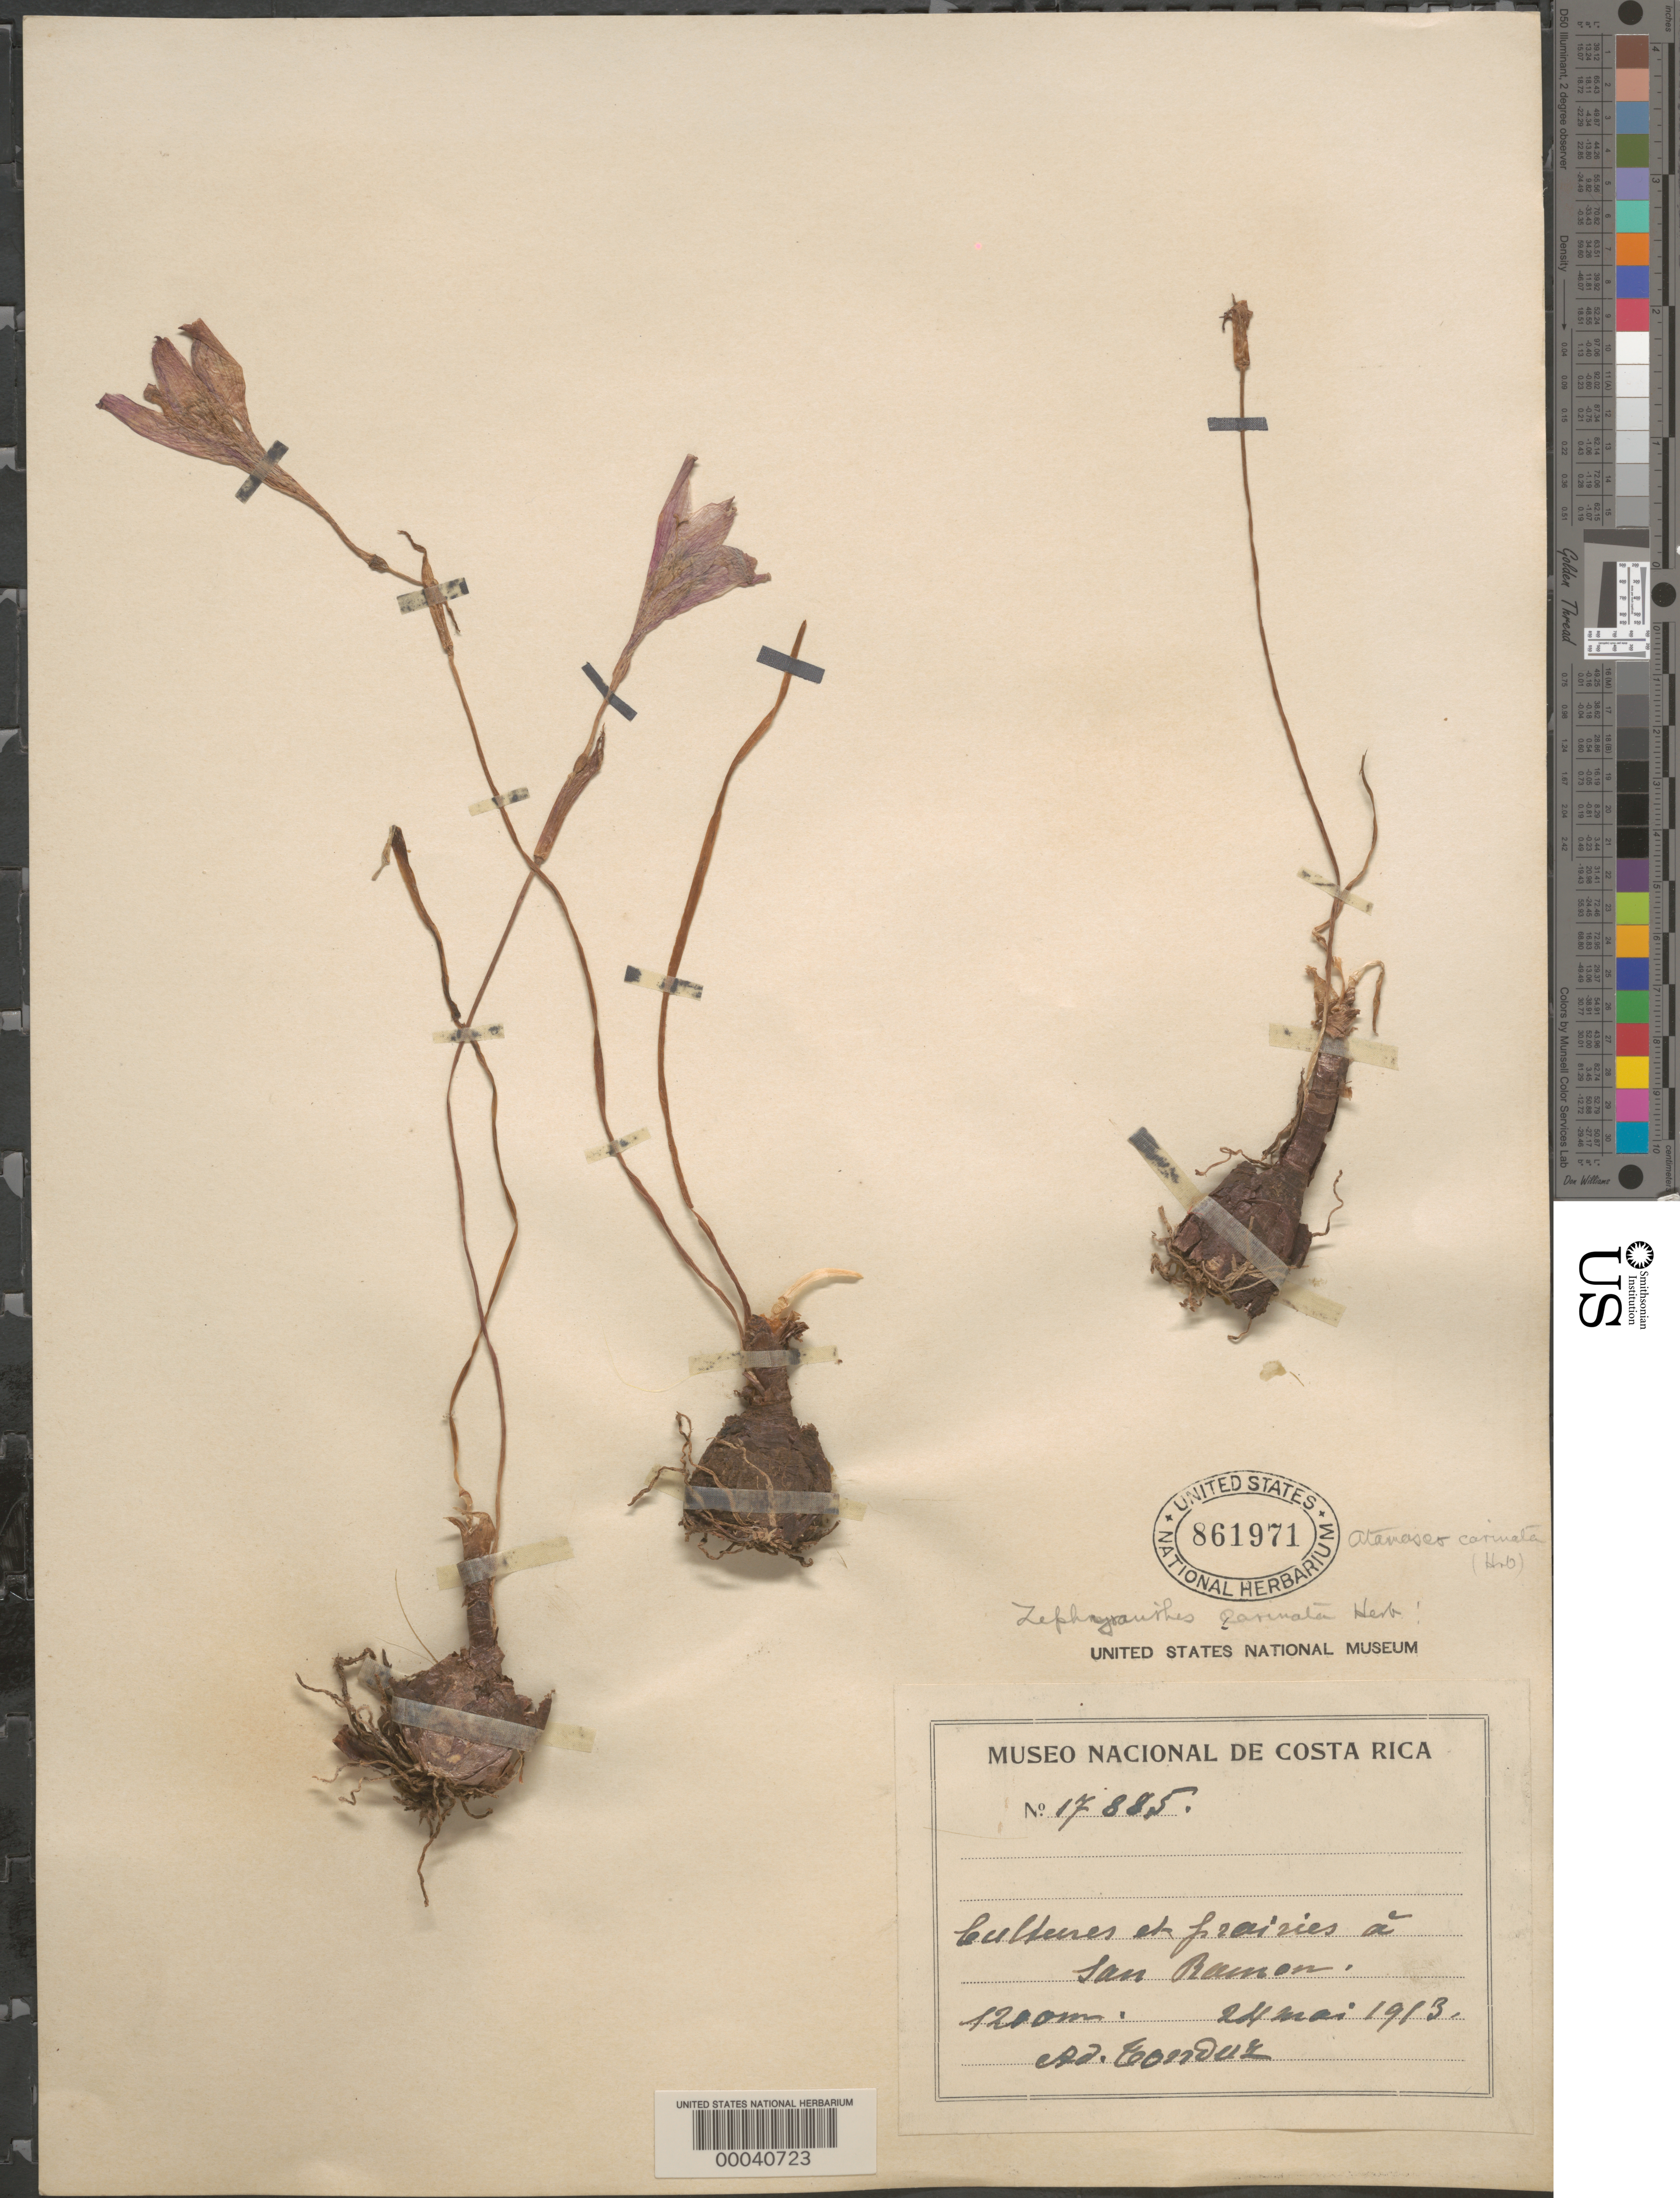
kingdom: Plantae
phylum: Tracheophyta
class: Liliopsida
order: Asparagales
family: Amaryllidaceae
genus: Zephyranthes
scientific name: Zephyranthes carinata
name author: Herb.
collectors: A. Tonduz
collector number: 17885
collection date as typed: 24 May 1913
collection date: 1913-05-24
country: Costa Rica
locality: San Ramon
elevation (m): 1200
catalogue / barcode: US 861971